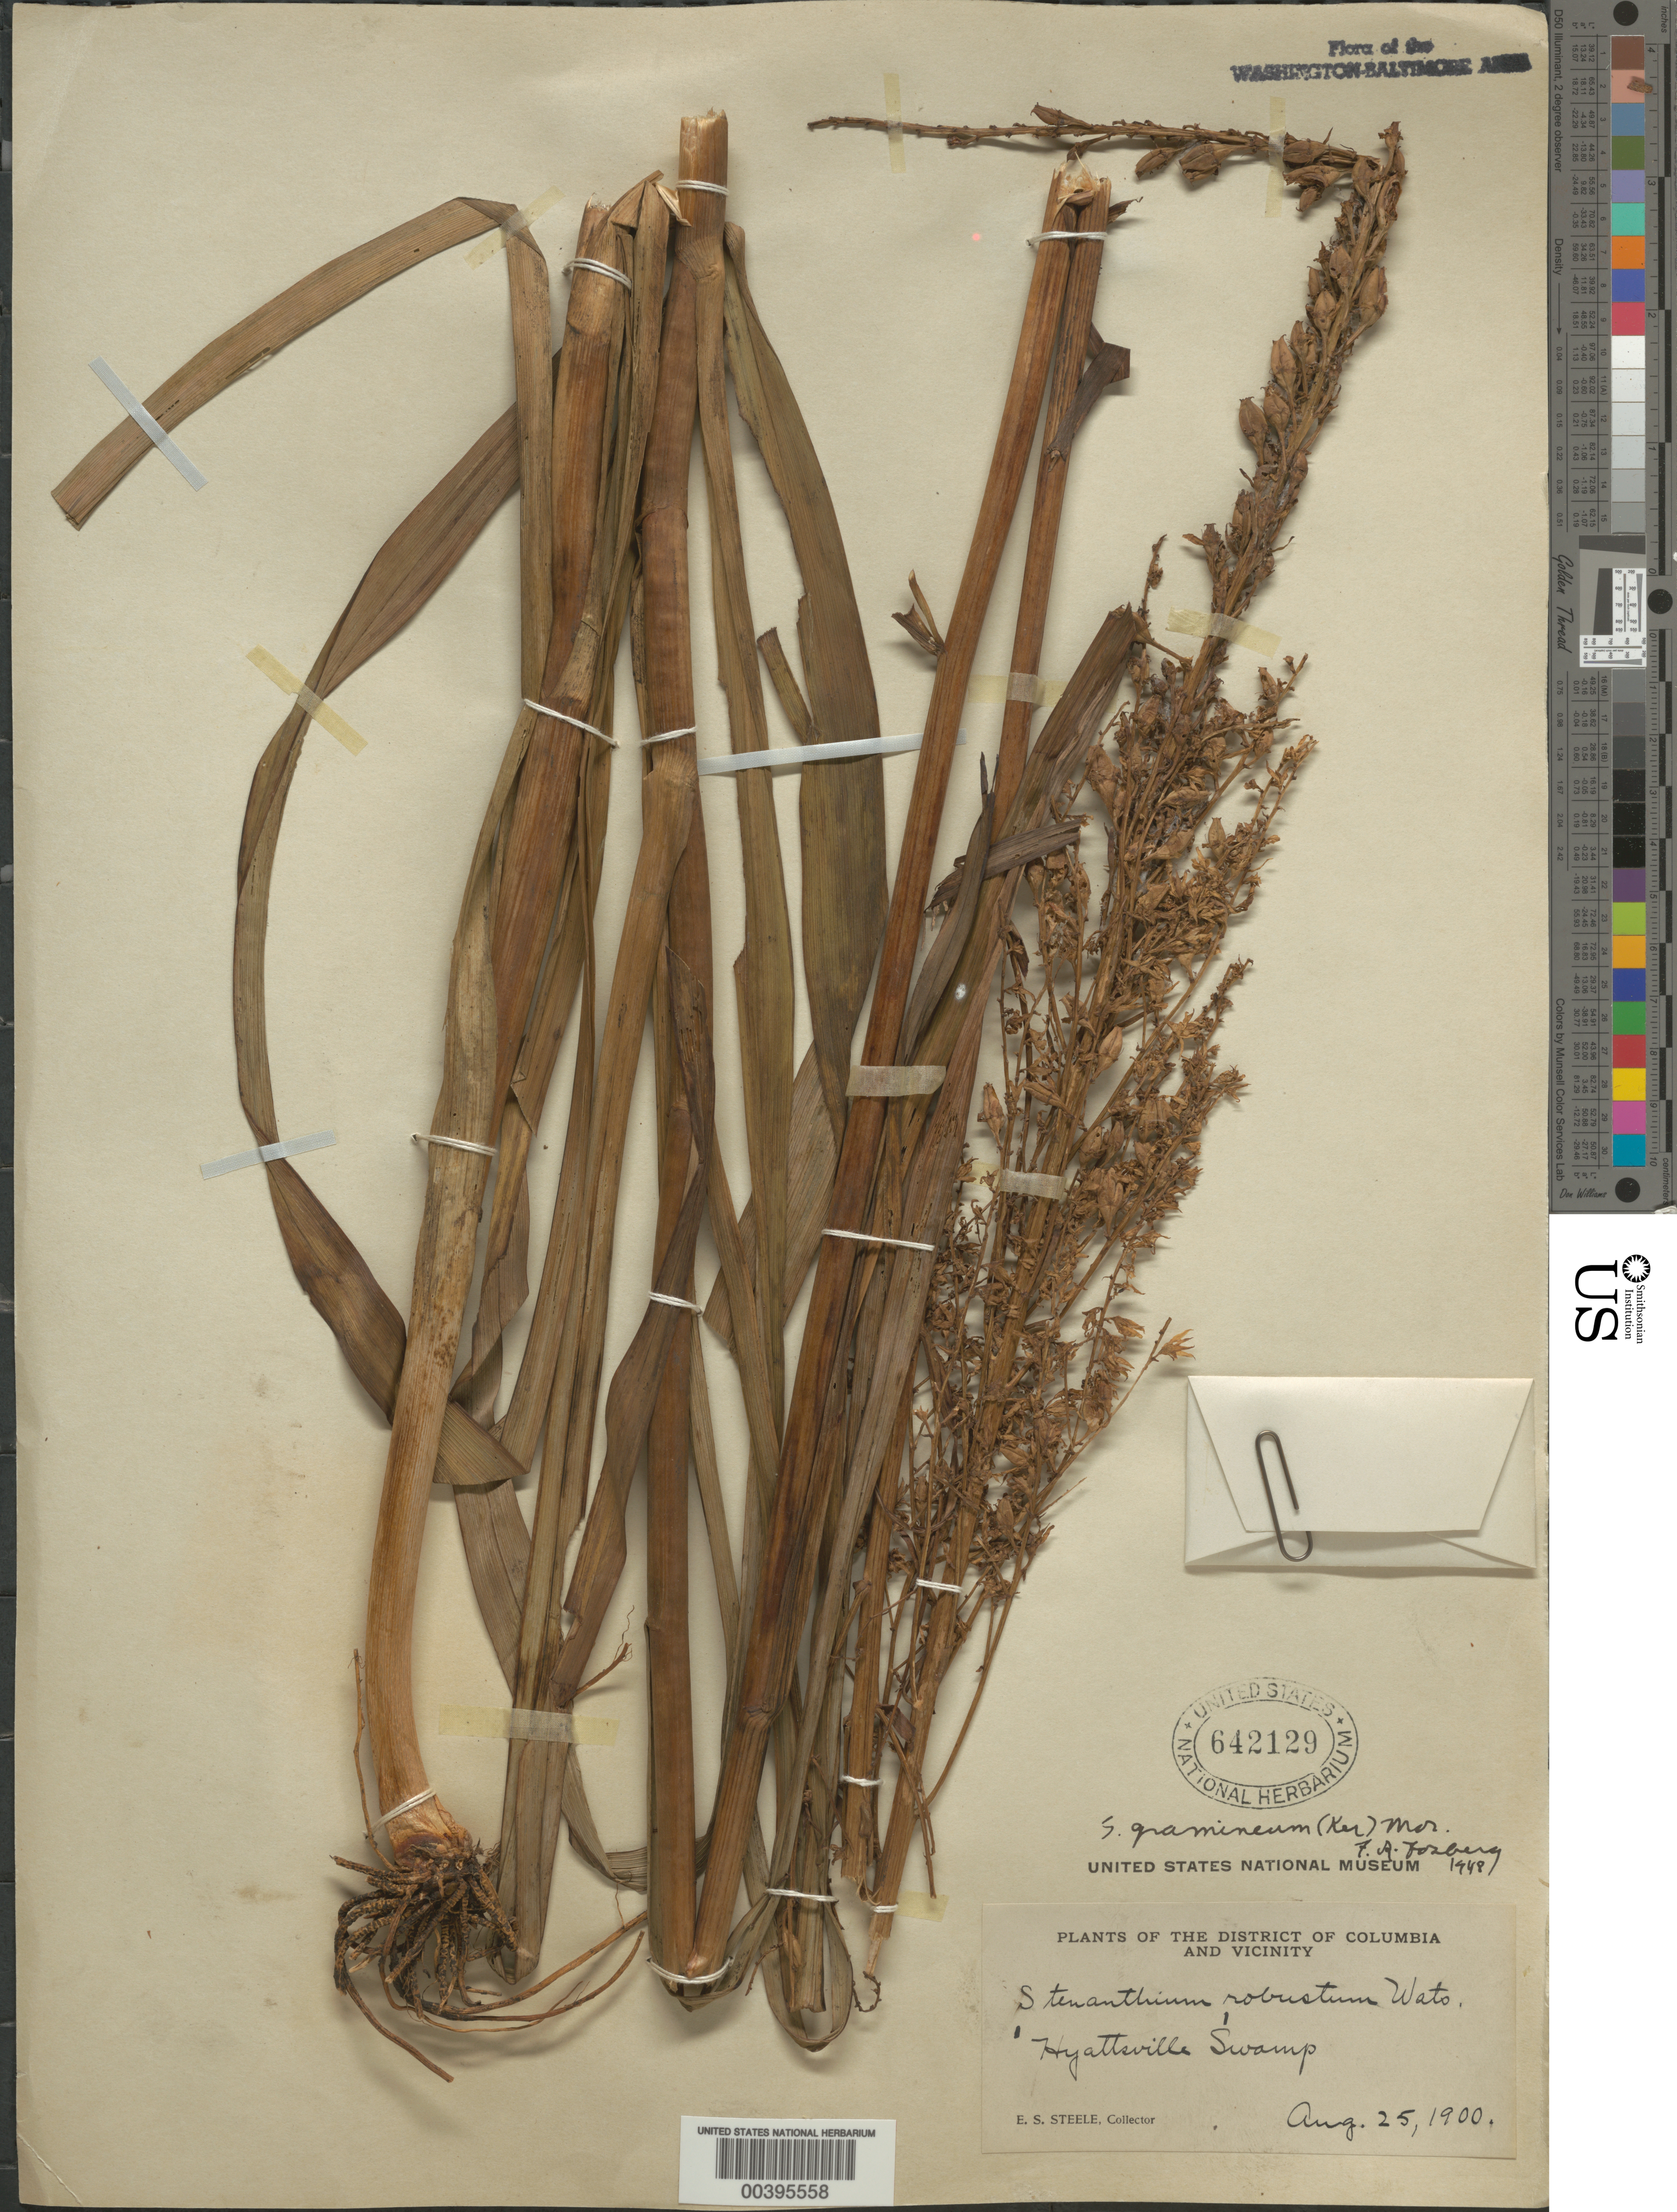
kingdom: Plantae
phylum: Tracheophyta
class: Liliopsida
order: Liliales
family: Melanthiaceae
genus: Stenanthium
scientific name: Stenanthium gramineum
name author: (Ker Gawl.) Morong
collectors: E. Steele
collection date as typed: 25 Aug 1900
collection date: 1900-08-25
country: United States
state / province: Maryland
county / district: Prince George's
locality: Hyattsville swamp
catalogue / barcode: US 642129